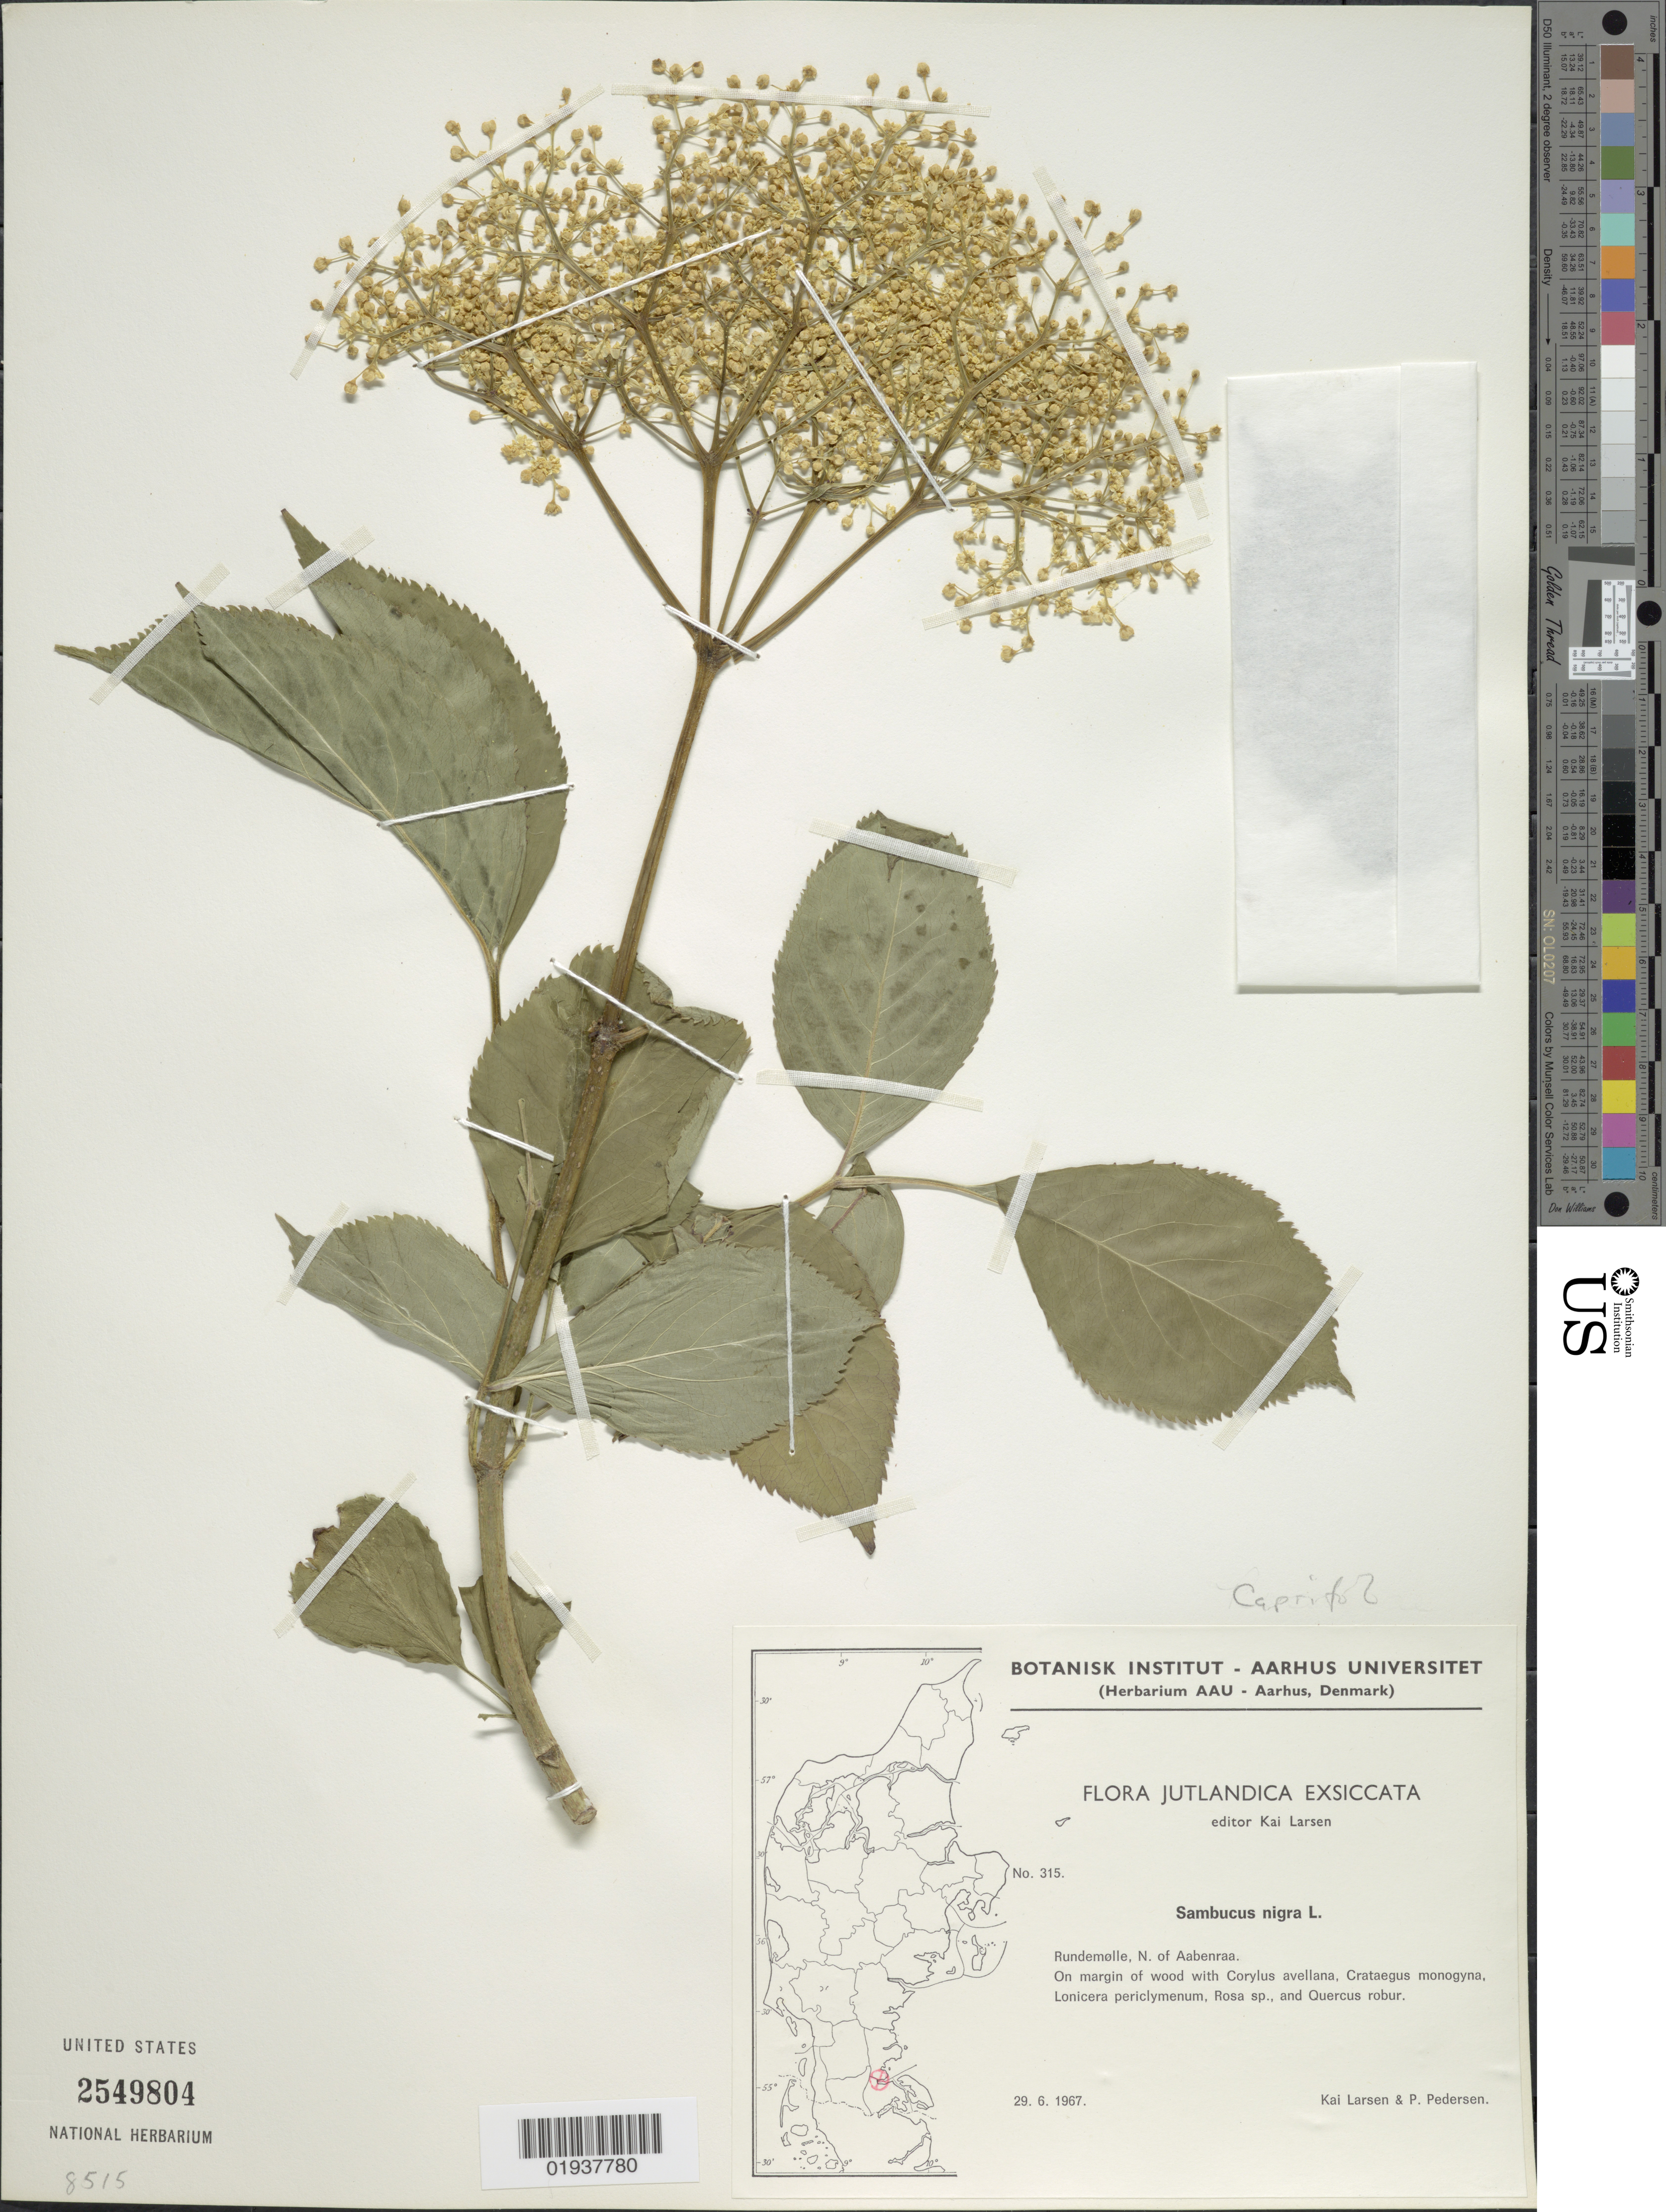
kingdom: Plantae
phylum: Tracheophyta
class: Magnoliopsida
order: Dipsacales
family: Viburnaceae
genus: Sambucus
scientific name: Sambucus nigra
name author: L.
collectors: K. Larsen & P. Pedersen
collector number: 315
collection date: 1967-06-29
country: Denmark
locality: Rundemolle, N. of Aabenraa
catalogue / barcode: US 2549804